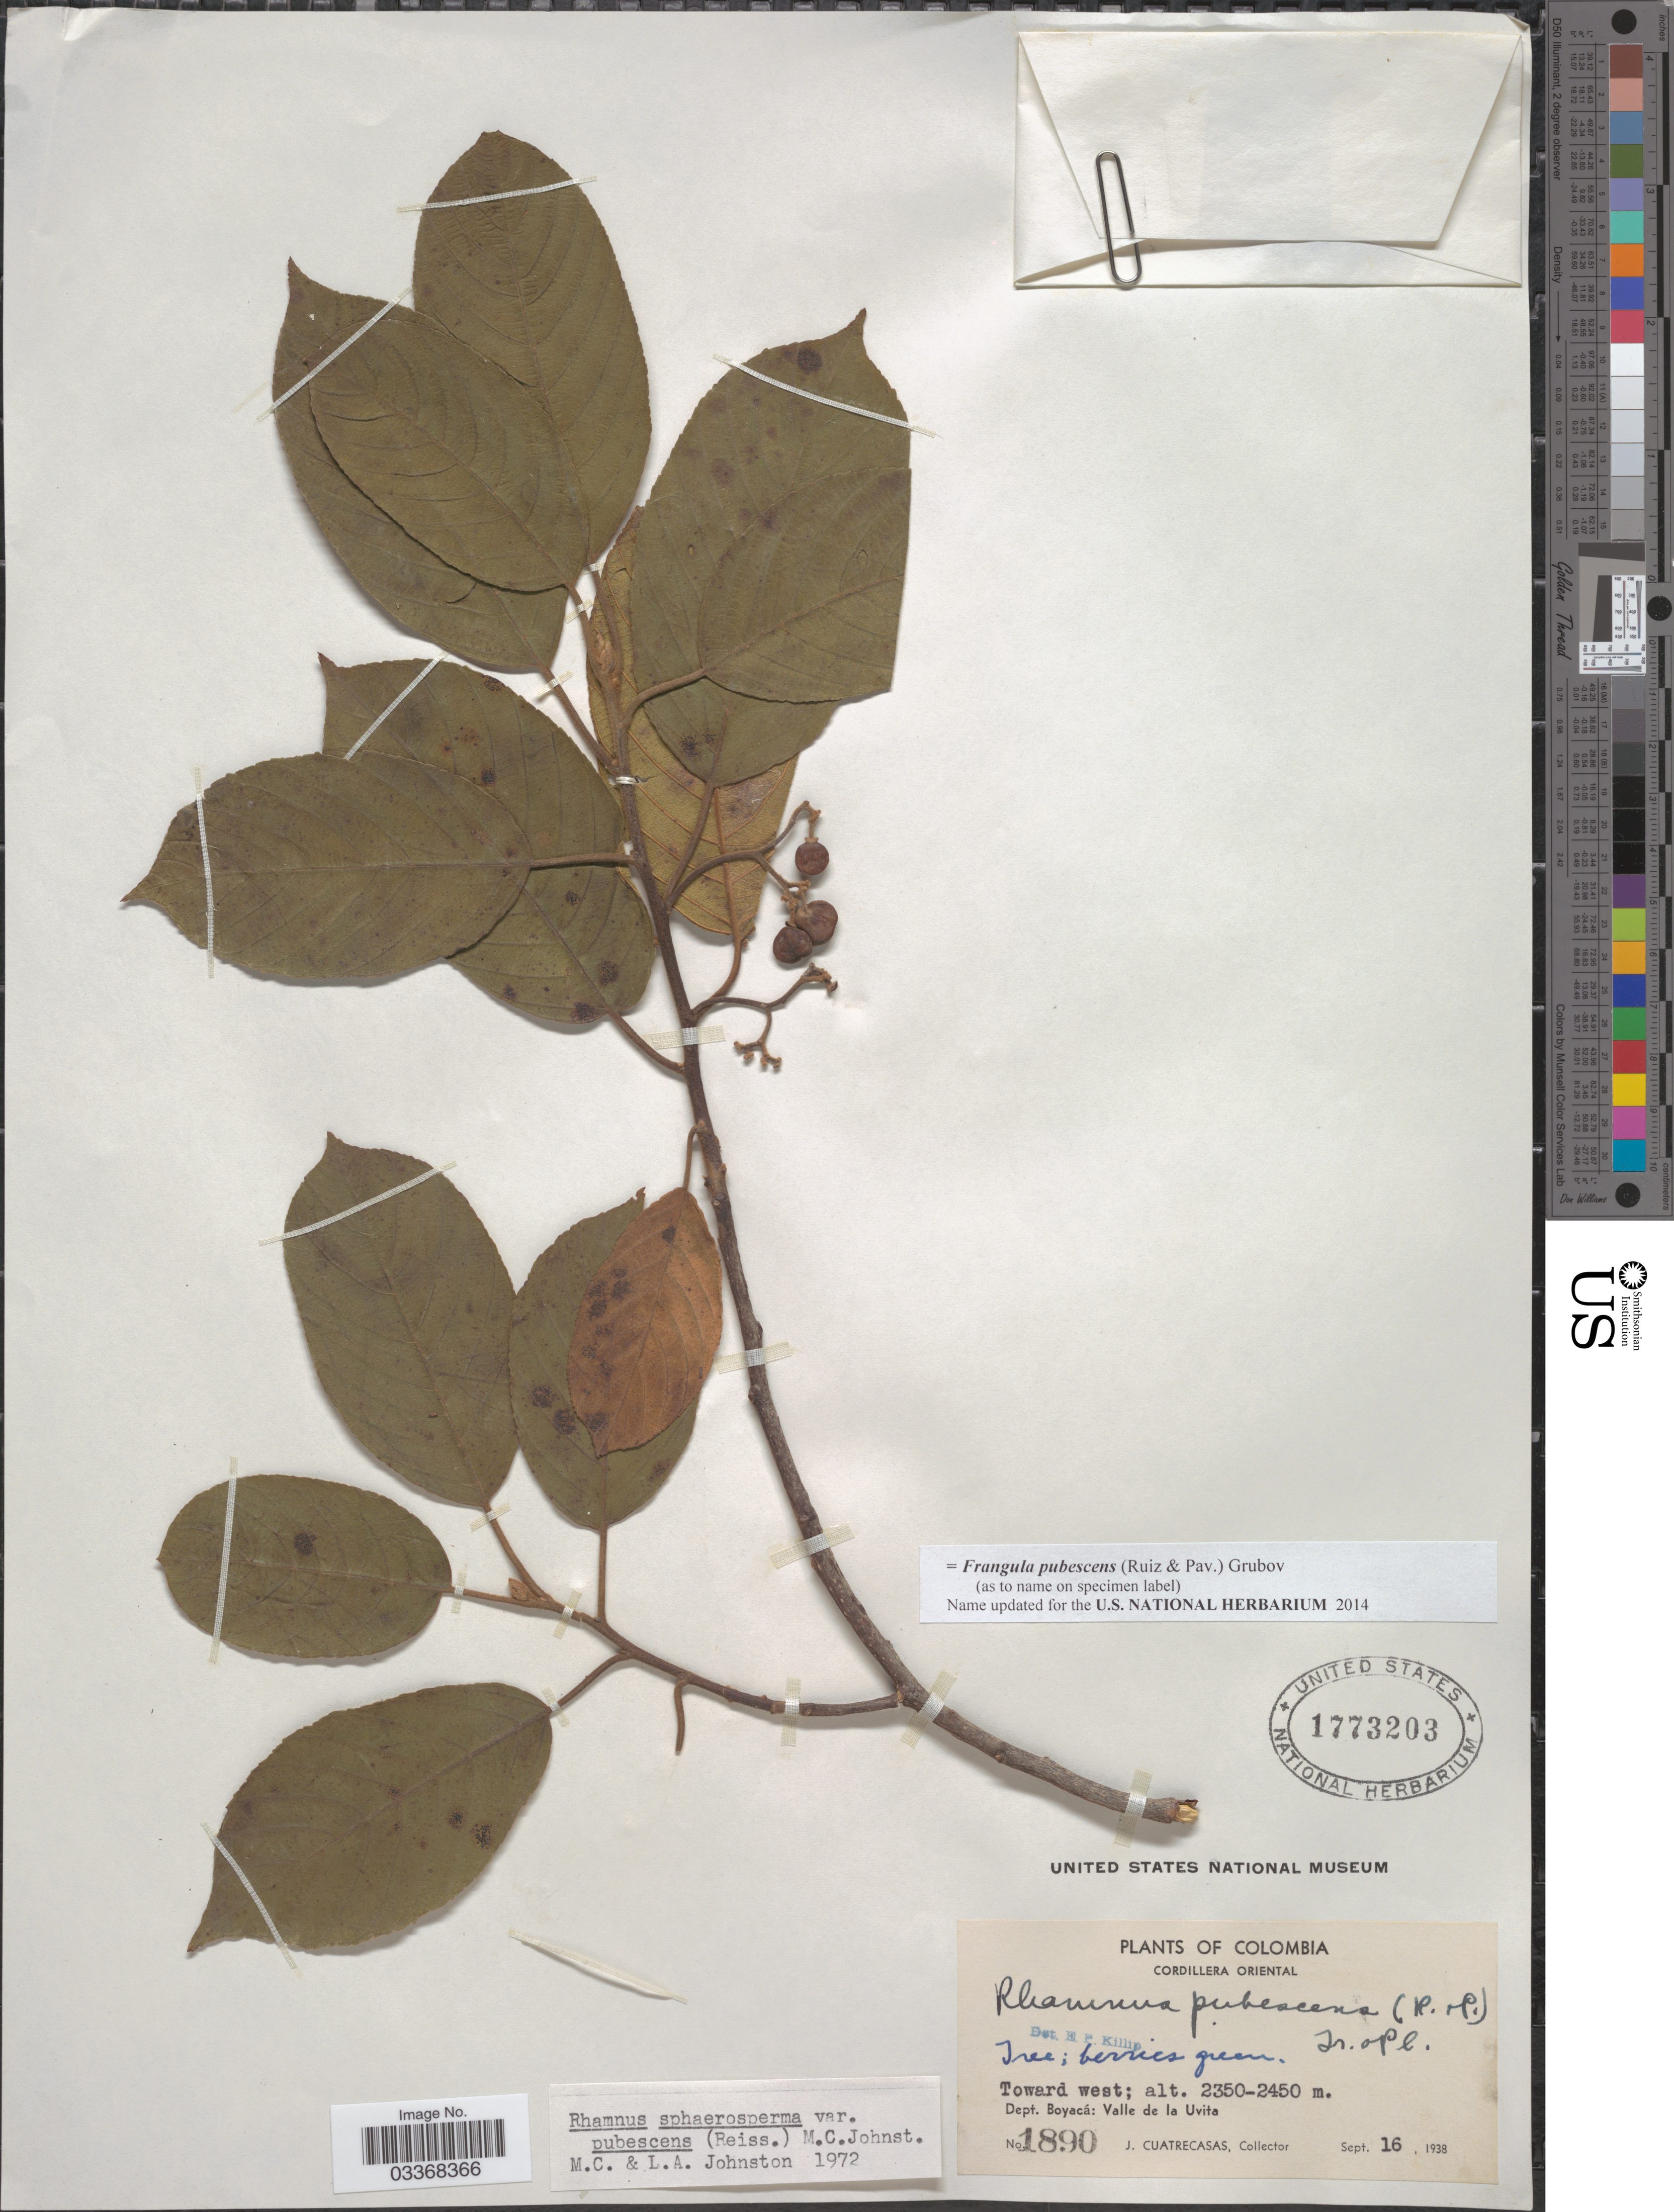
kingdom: Plantae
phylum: Tracheophyta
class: Magnoliopsida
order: Rosales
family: Rhamnaceae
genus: Frangula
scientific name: Frangula pubescens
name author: (Ruiz & Pav.) Grubov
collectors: J. Cuatrecasas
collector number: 1890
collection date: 1938-09-16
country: Colombia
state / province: Boyacá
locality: Cordillera Oriental. Toward west. Dept. Boyacá: Valle de la Uvita.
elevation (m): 2350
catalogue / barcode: US 1773203